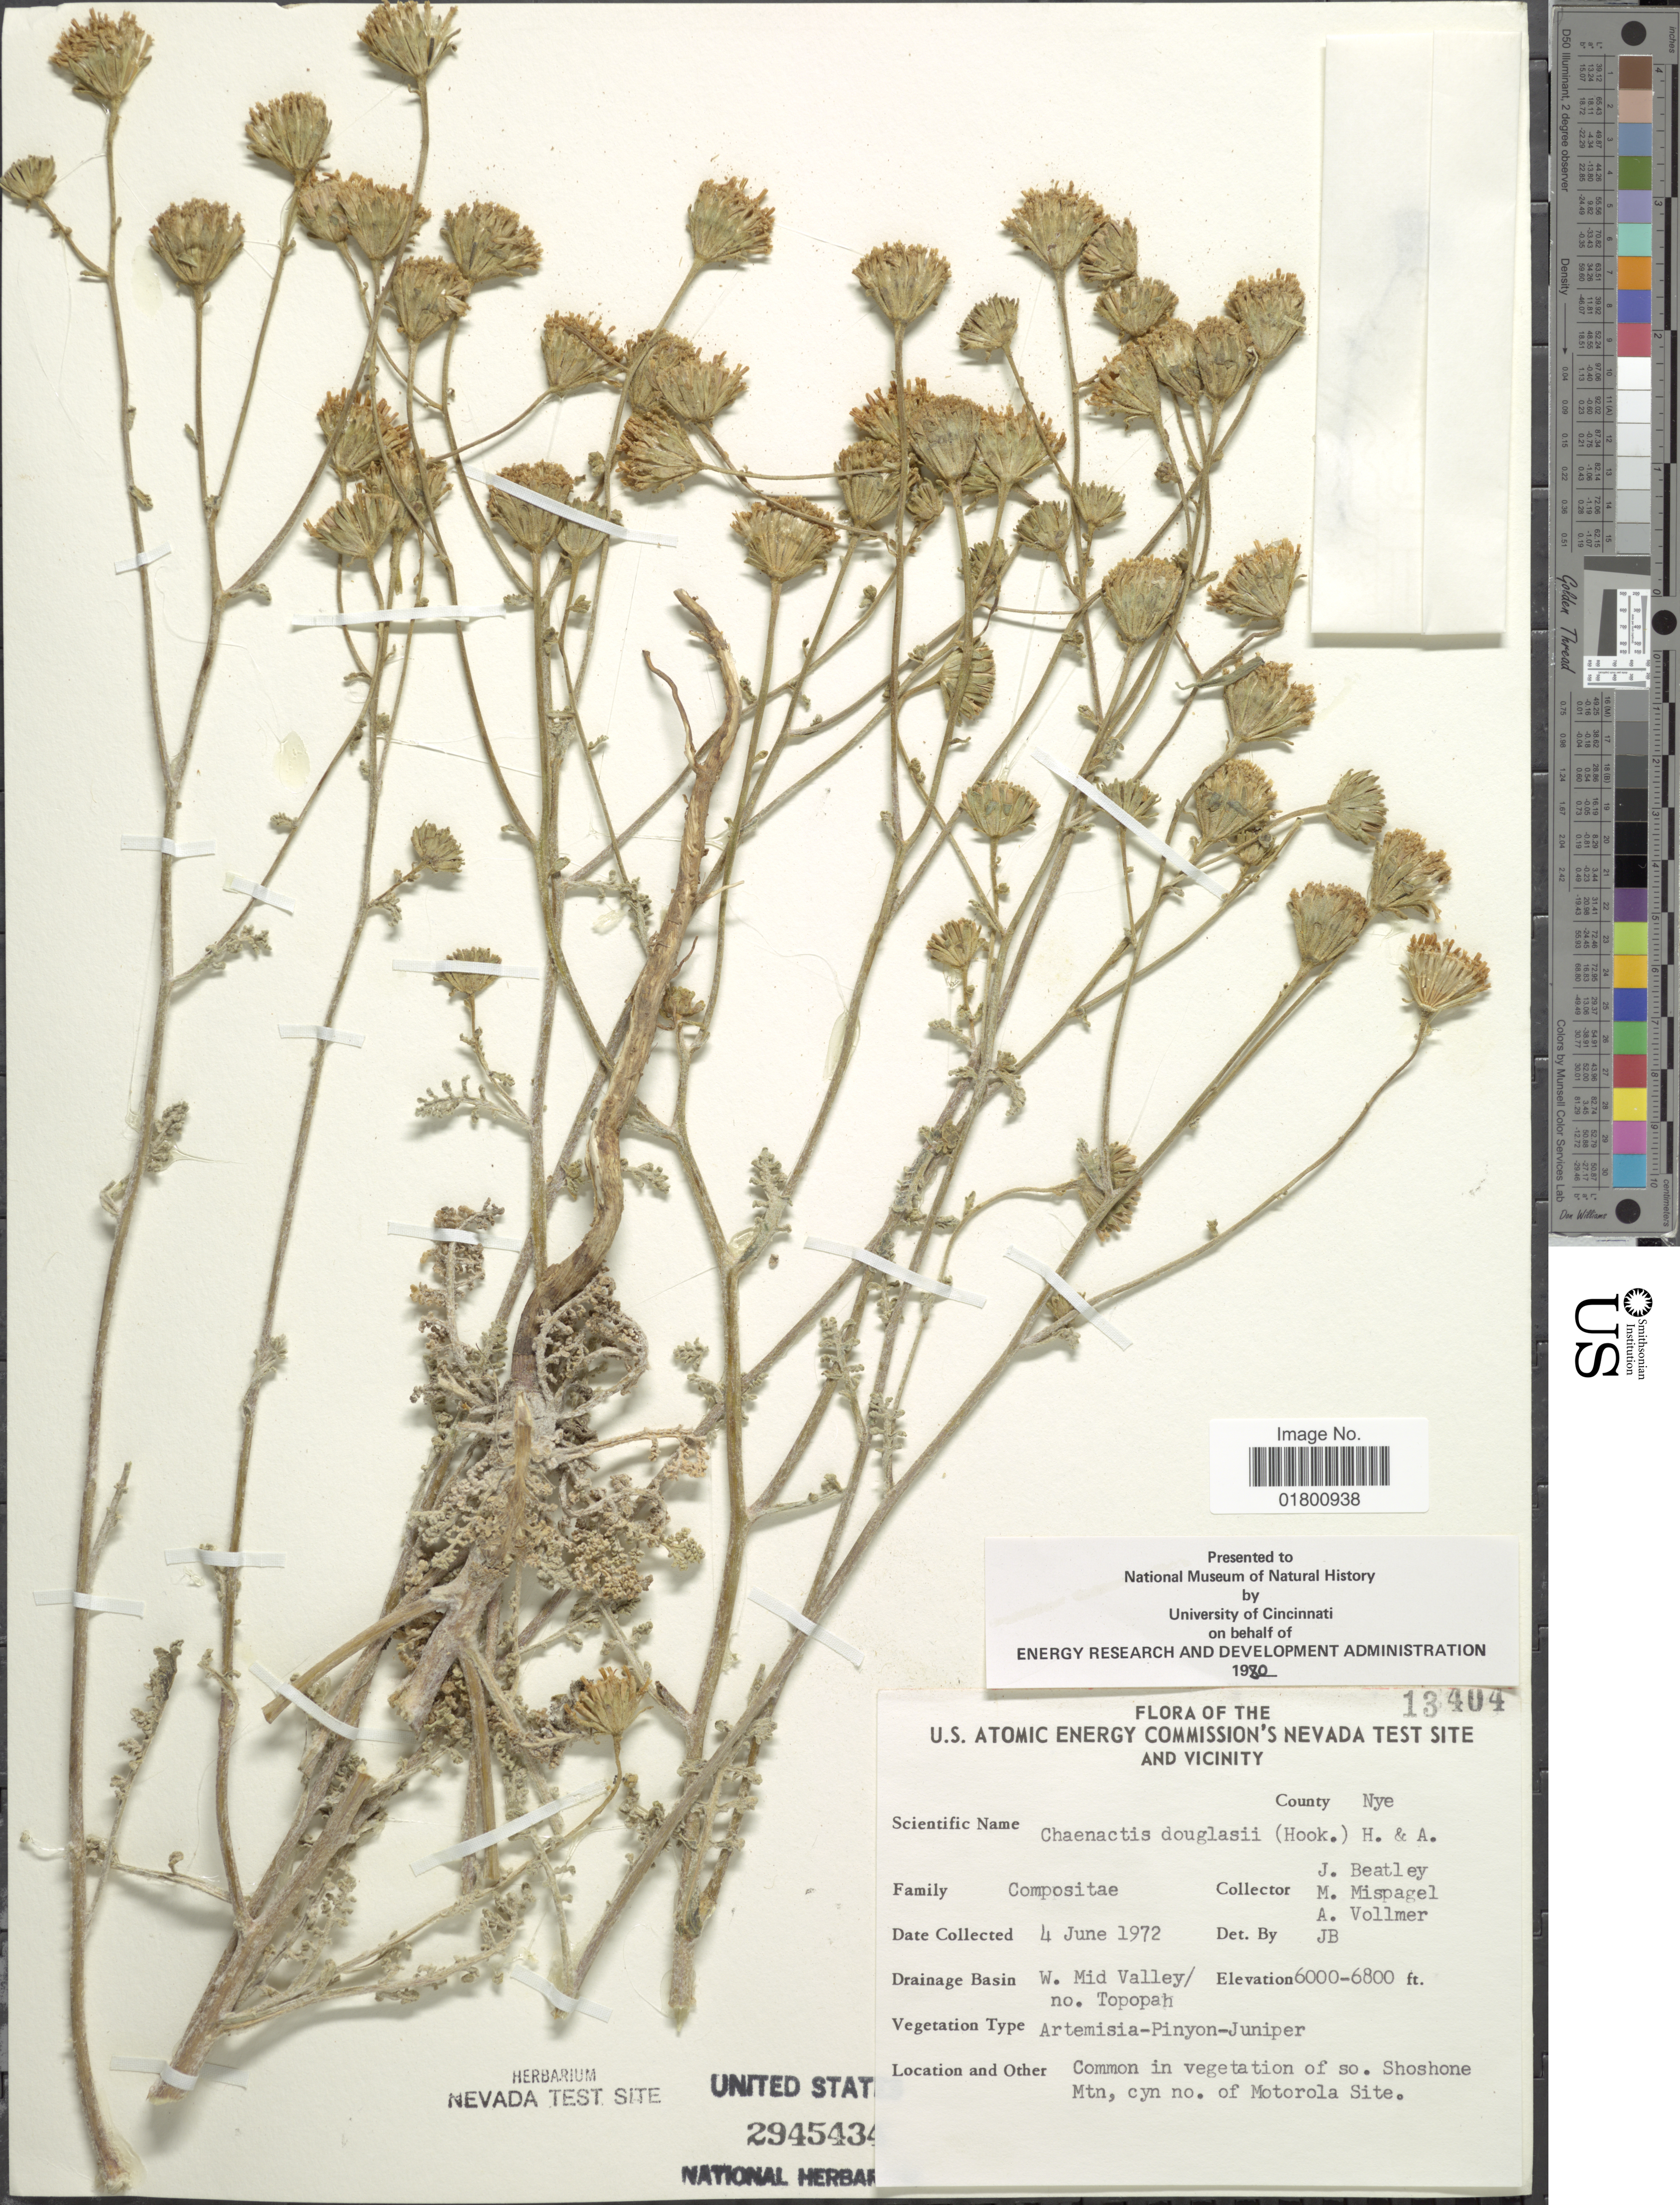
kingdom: Plantae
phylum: Tracheophyta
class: Magnoliopsida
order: Asterales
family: Asteraceae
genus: Chaenactis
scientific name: Chaenactis douglasii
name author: Hook. & Arn.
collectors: J. C. Beatley, M. Mispagel & A. Vollmer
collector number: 13404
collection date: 1972-06-04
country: United States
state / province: Nevada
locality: U.S. Atomic Energy Commission's Nevada Test Site and Vicinity, County Nye, W. Mid Valley/ no. Topopah, so. Shoshone Mtn, cyn no. of Motorola Site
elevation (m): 1829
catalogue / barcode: US 2945434